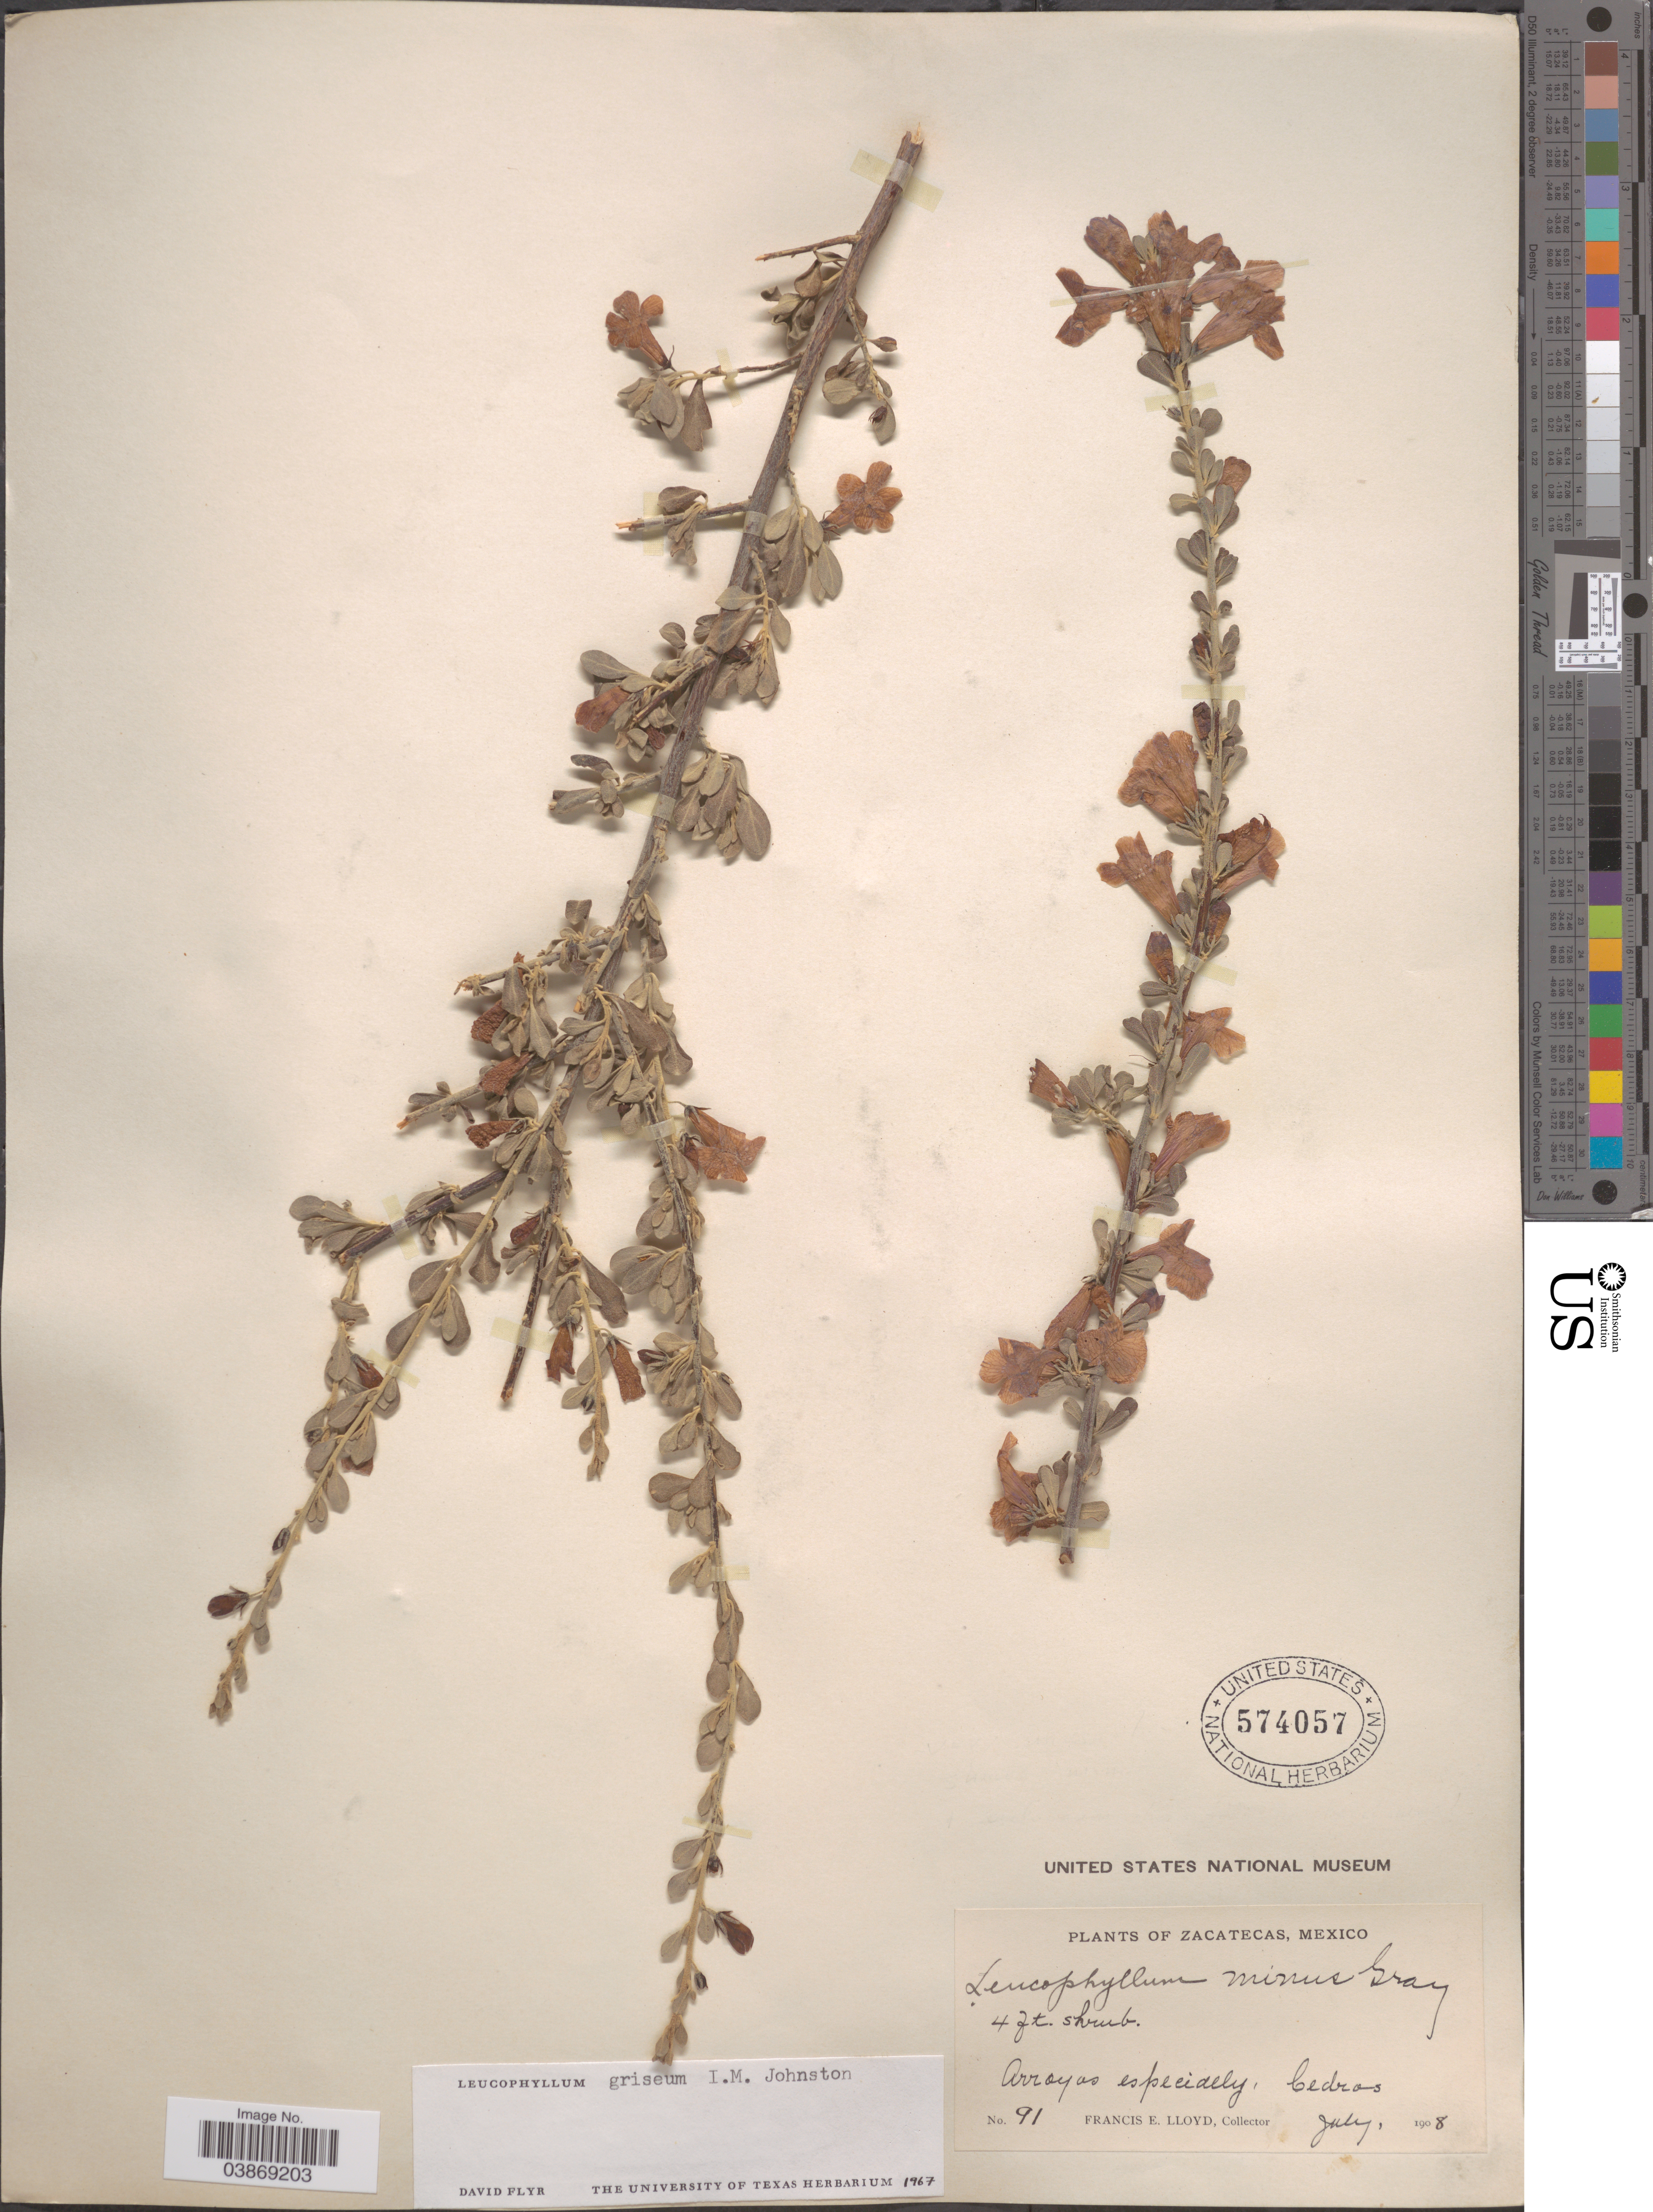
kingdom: Plantae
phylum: Tracheophyta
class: Magnoliopsida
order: Lamiales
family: Scrophulariaceae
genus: Leucophyllum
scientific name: Leucophyllum griseum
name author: I.M. Johnst.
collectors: Lloyd, C. E.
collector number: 91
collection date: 1908-07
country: Mexico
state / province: Zacatecas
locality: Arroyos especidely, Cedros.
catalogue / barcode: US 574057